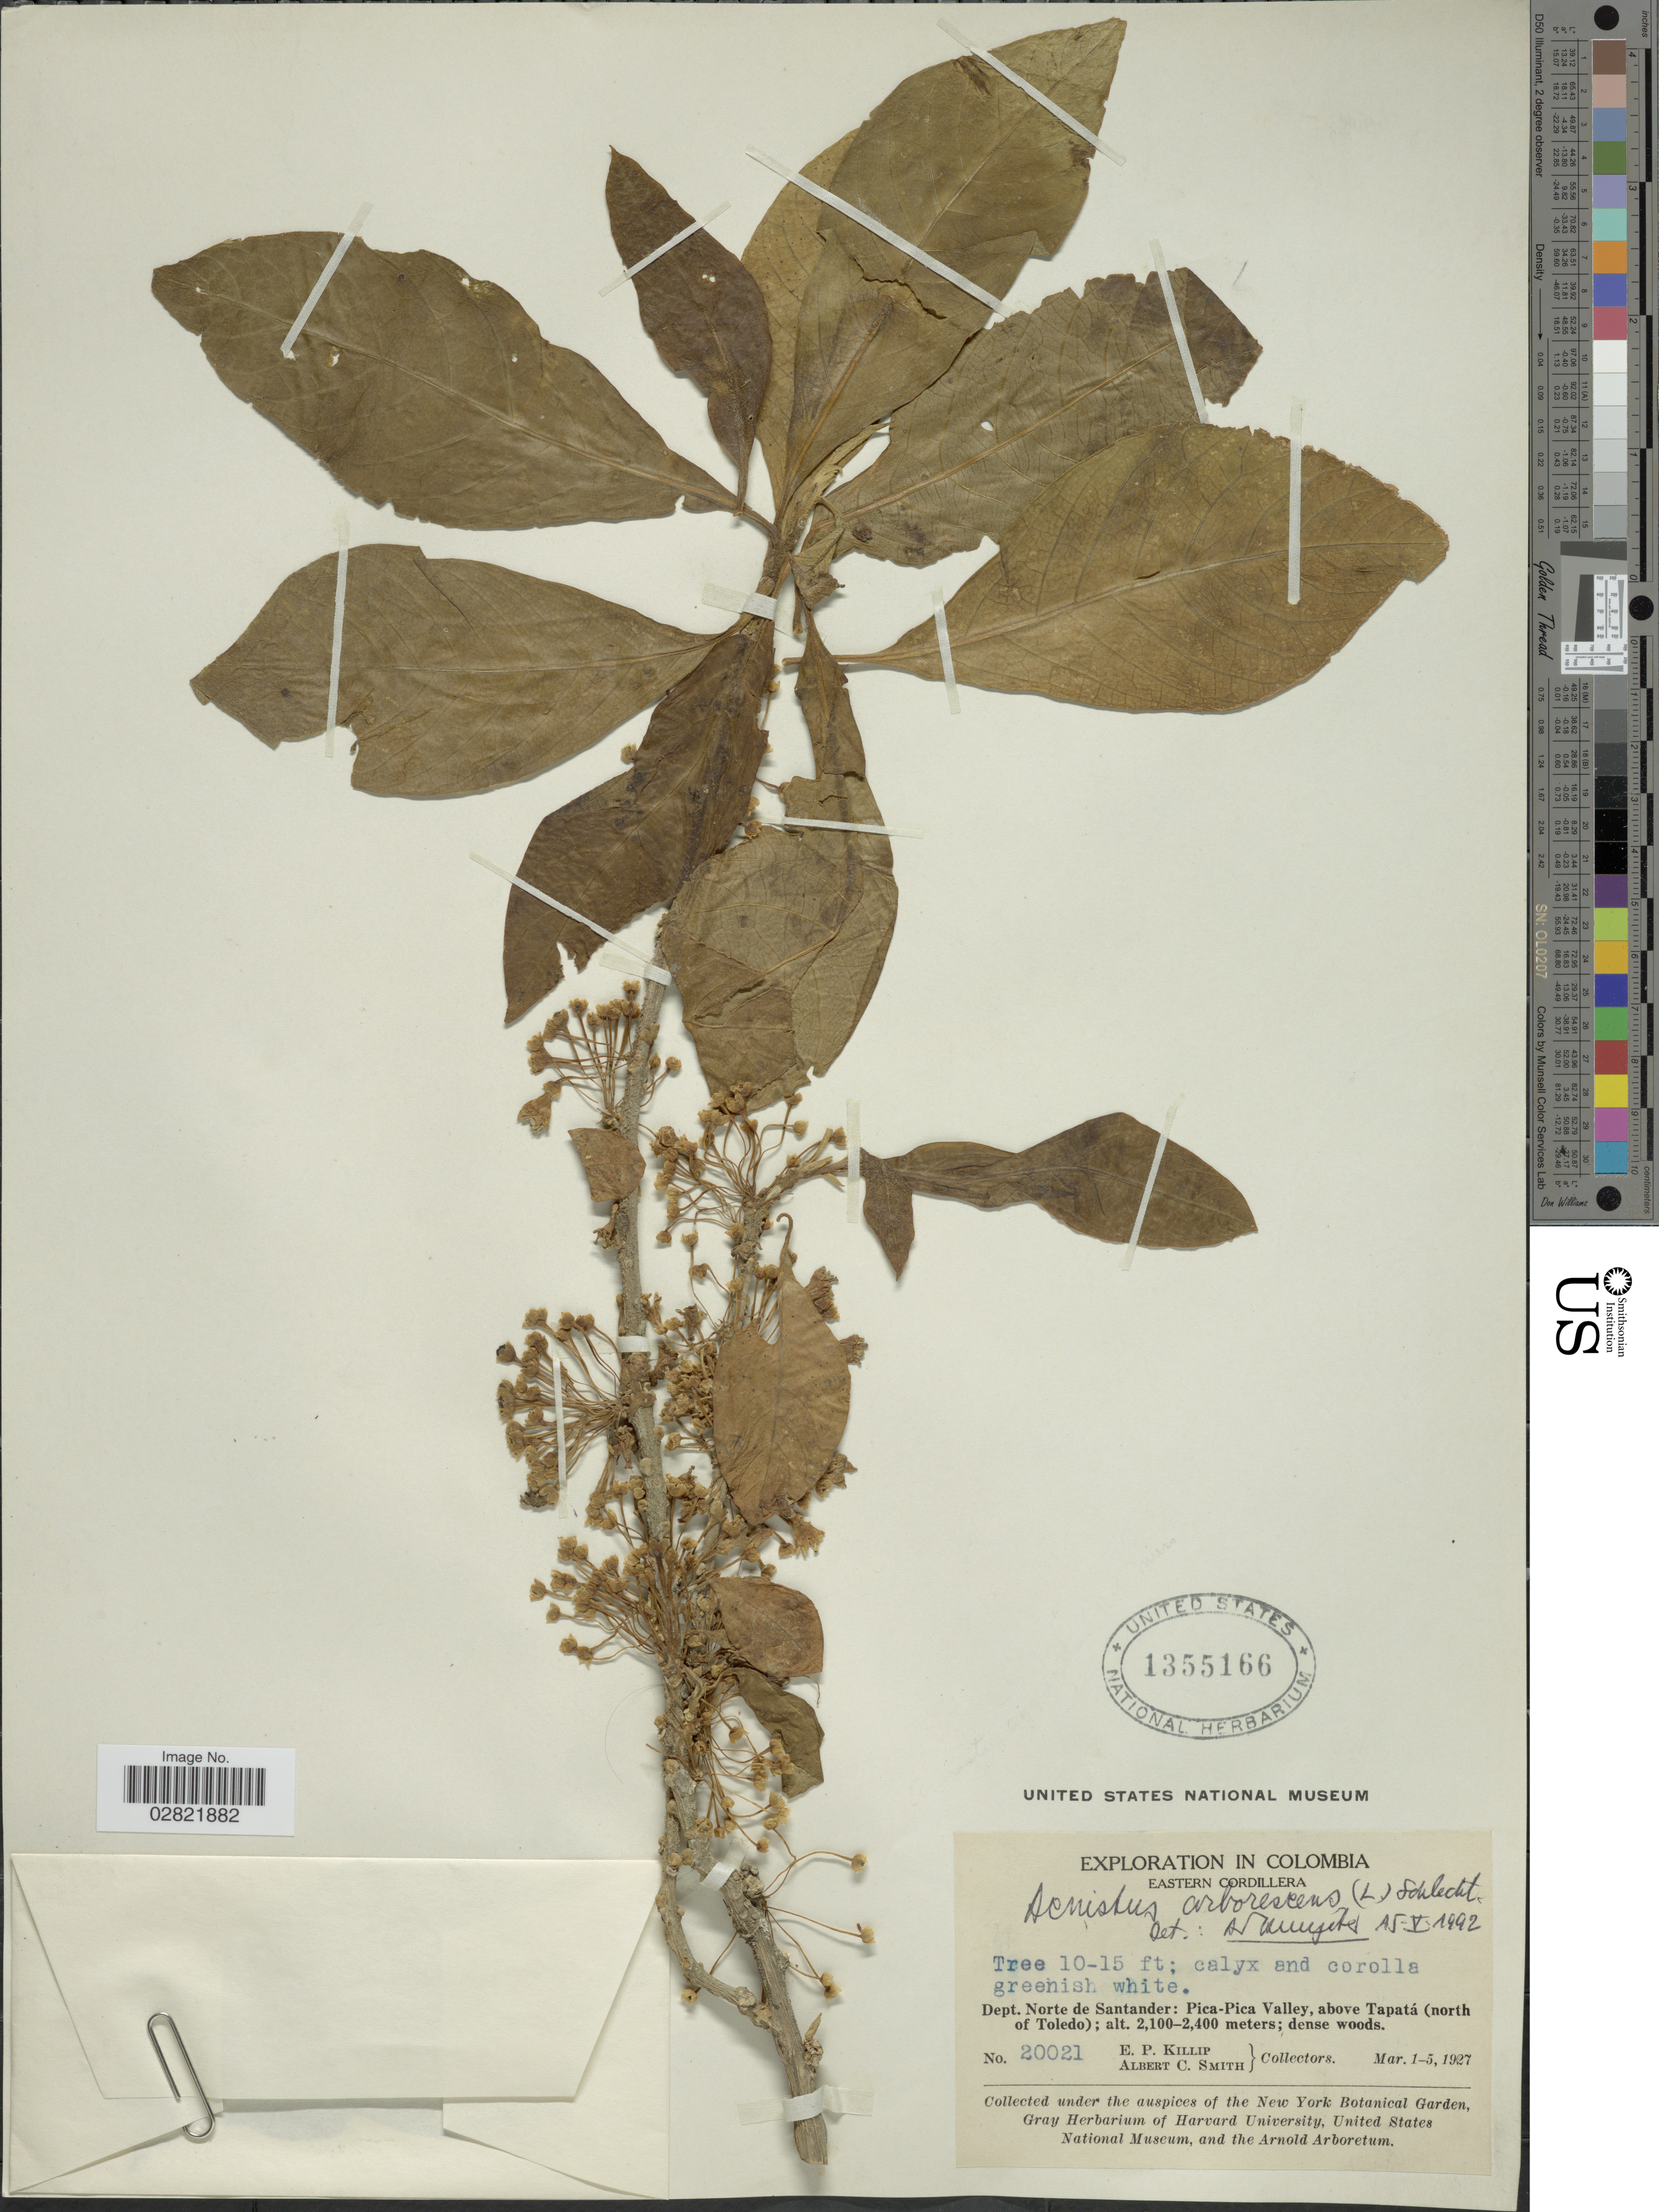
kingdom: Plantae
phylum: Tracheophyta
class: Magnoliopsida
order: Solanales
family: Solanaceae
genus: Acnistus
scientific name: Acnistus arborescens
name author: (L.) Schltdl.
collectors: E. P. Killip & A. C. Smith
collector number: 20021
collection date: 1927-03-01/1927-03-05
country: Colombia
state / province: Norte de Santander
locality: Eastern Cordillera, Dept. Norte de Santander: Pica-Pica Valley, above Tapatá (north of Toledo).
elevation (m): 2100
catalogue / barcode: US 1355166